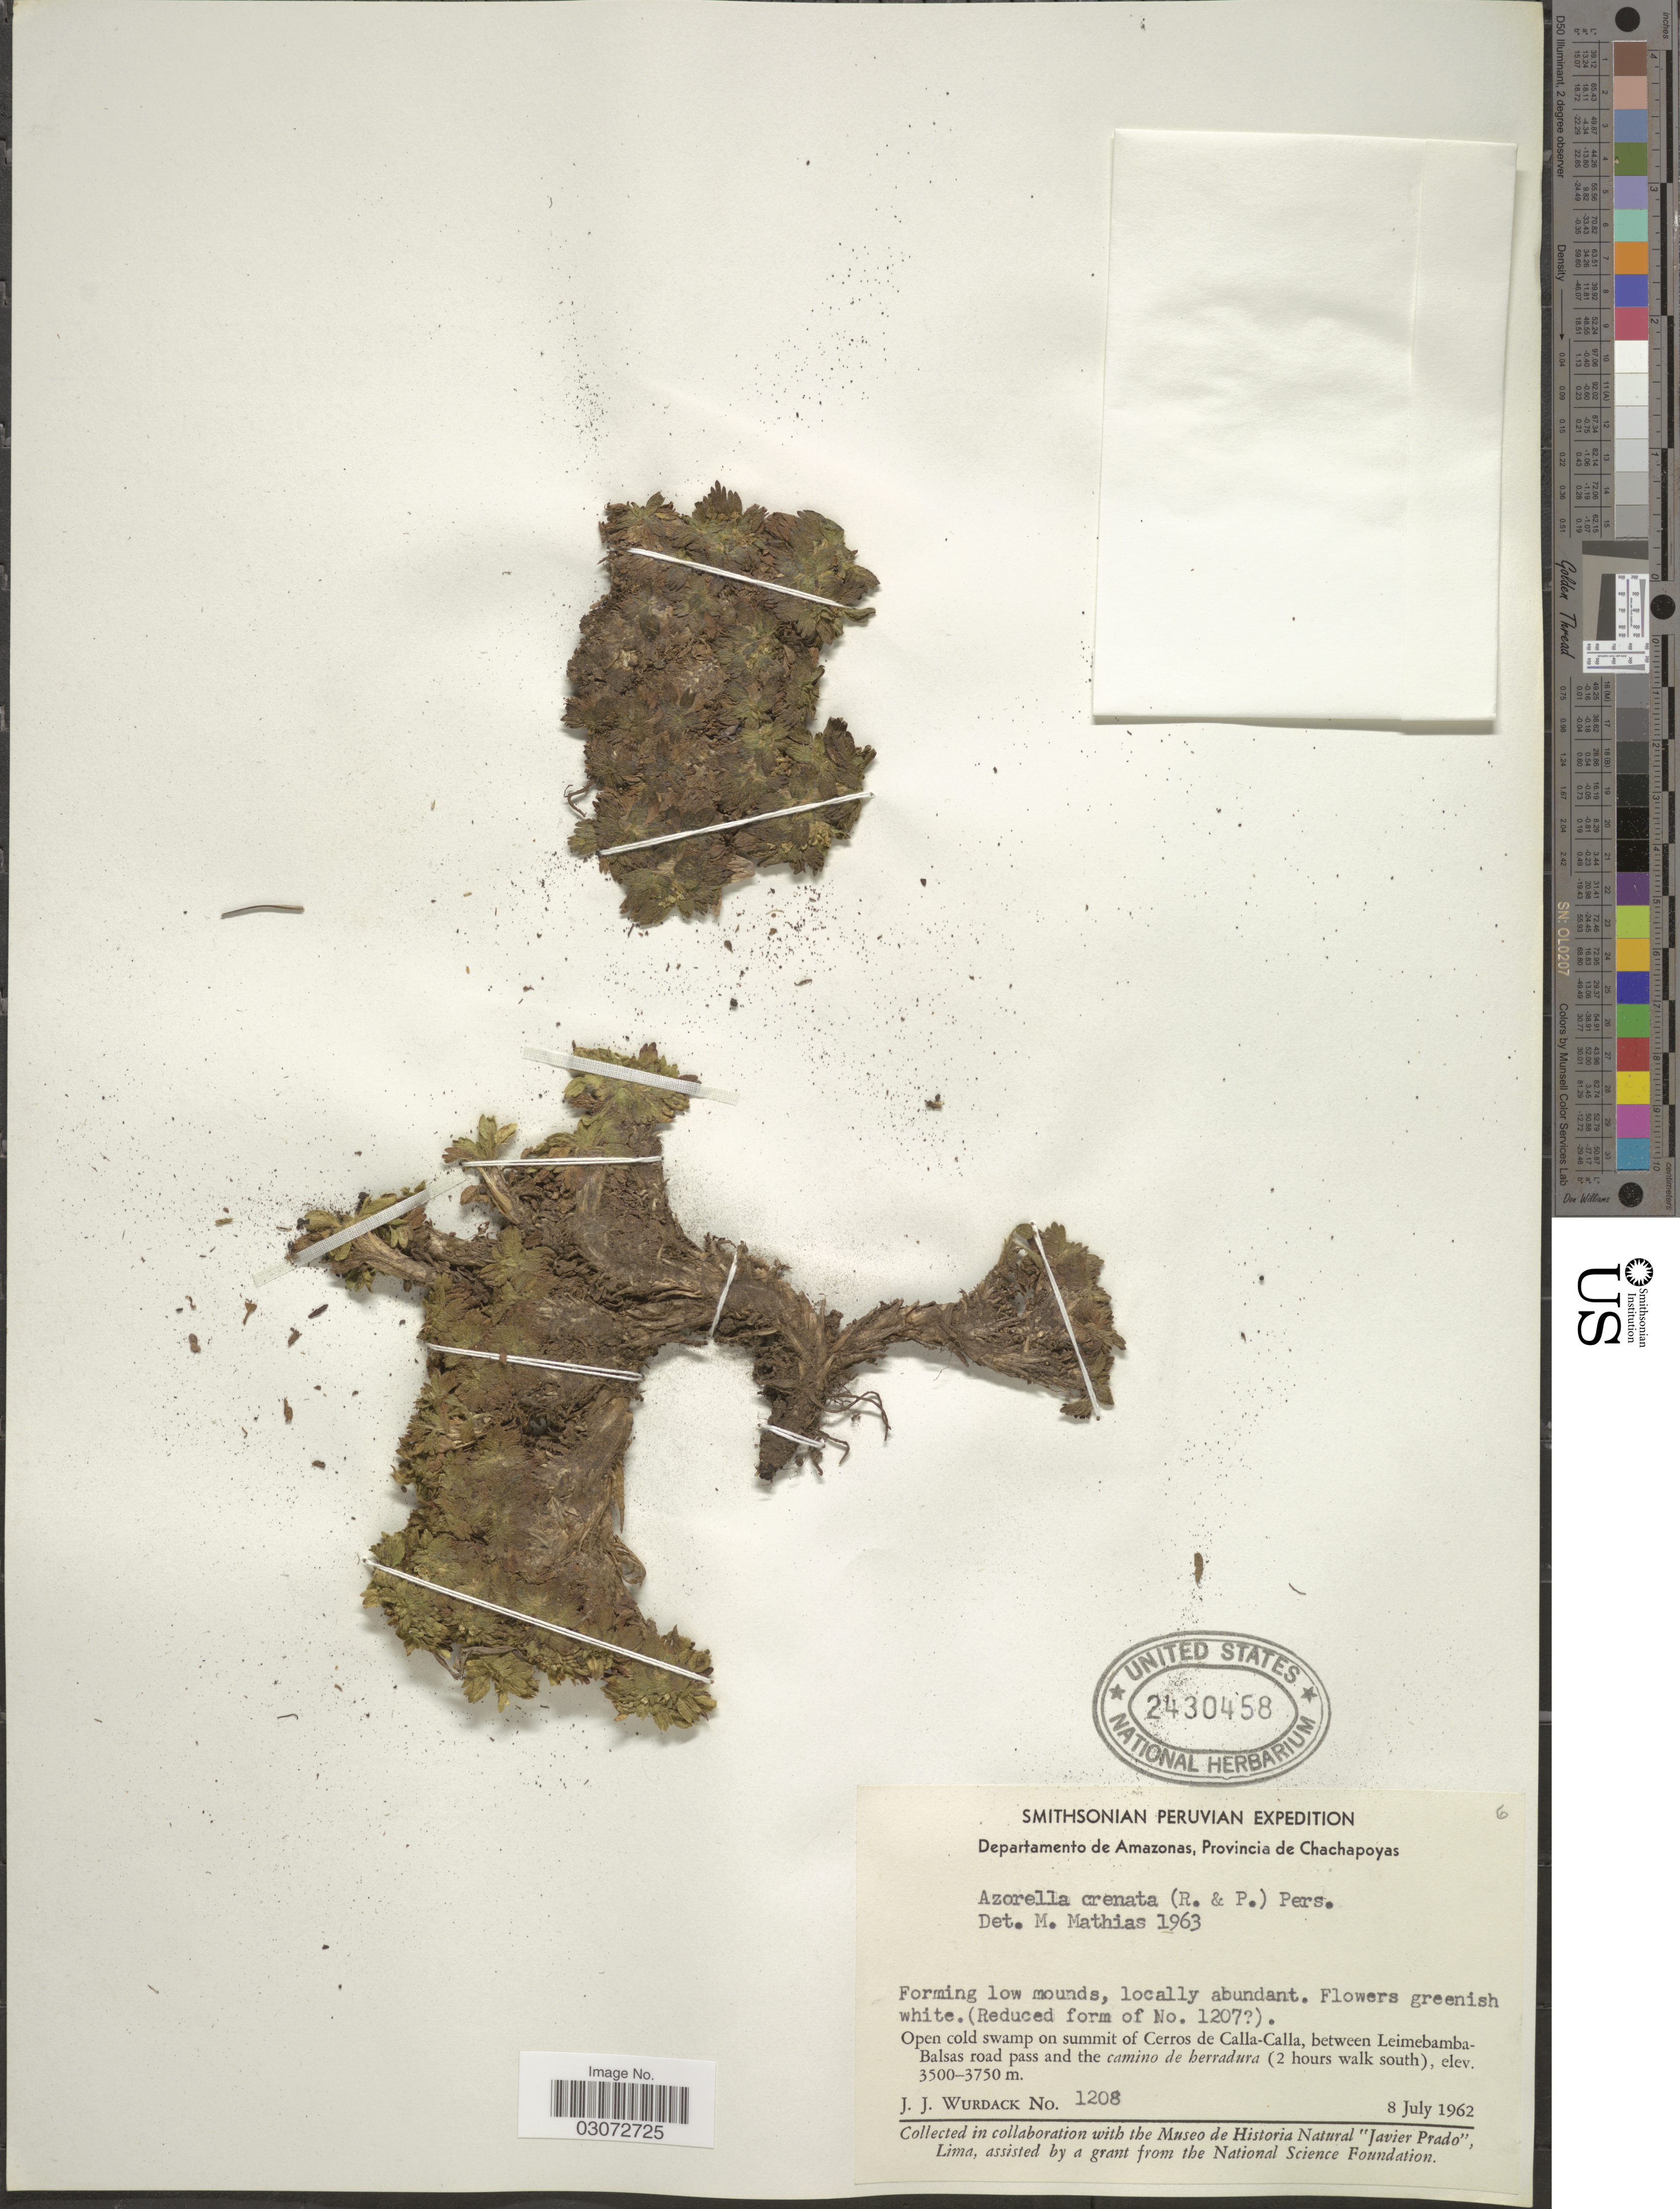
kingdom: Plantae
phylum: Tracheophyta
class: Magnoliopsida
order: Apiales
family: Apiaceae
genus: Azorella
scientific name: Azorella crenata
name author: (Ruiz & Pav.) Pers.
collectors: J. J. Wurdack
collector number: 1208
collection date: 1962-07-08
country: Peru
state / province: Amazonas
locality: Departamento de Amazonas, Provincia de Chachapoyas. Open cold swamp on summit of Cerros de Calla-Calla, between Leimebamba-Balsas road pass and the camino de herradura (2 hours walk south).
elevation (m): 3500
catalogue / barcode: US 2430458